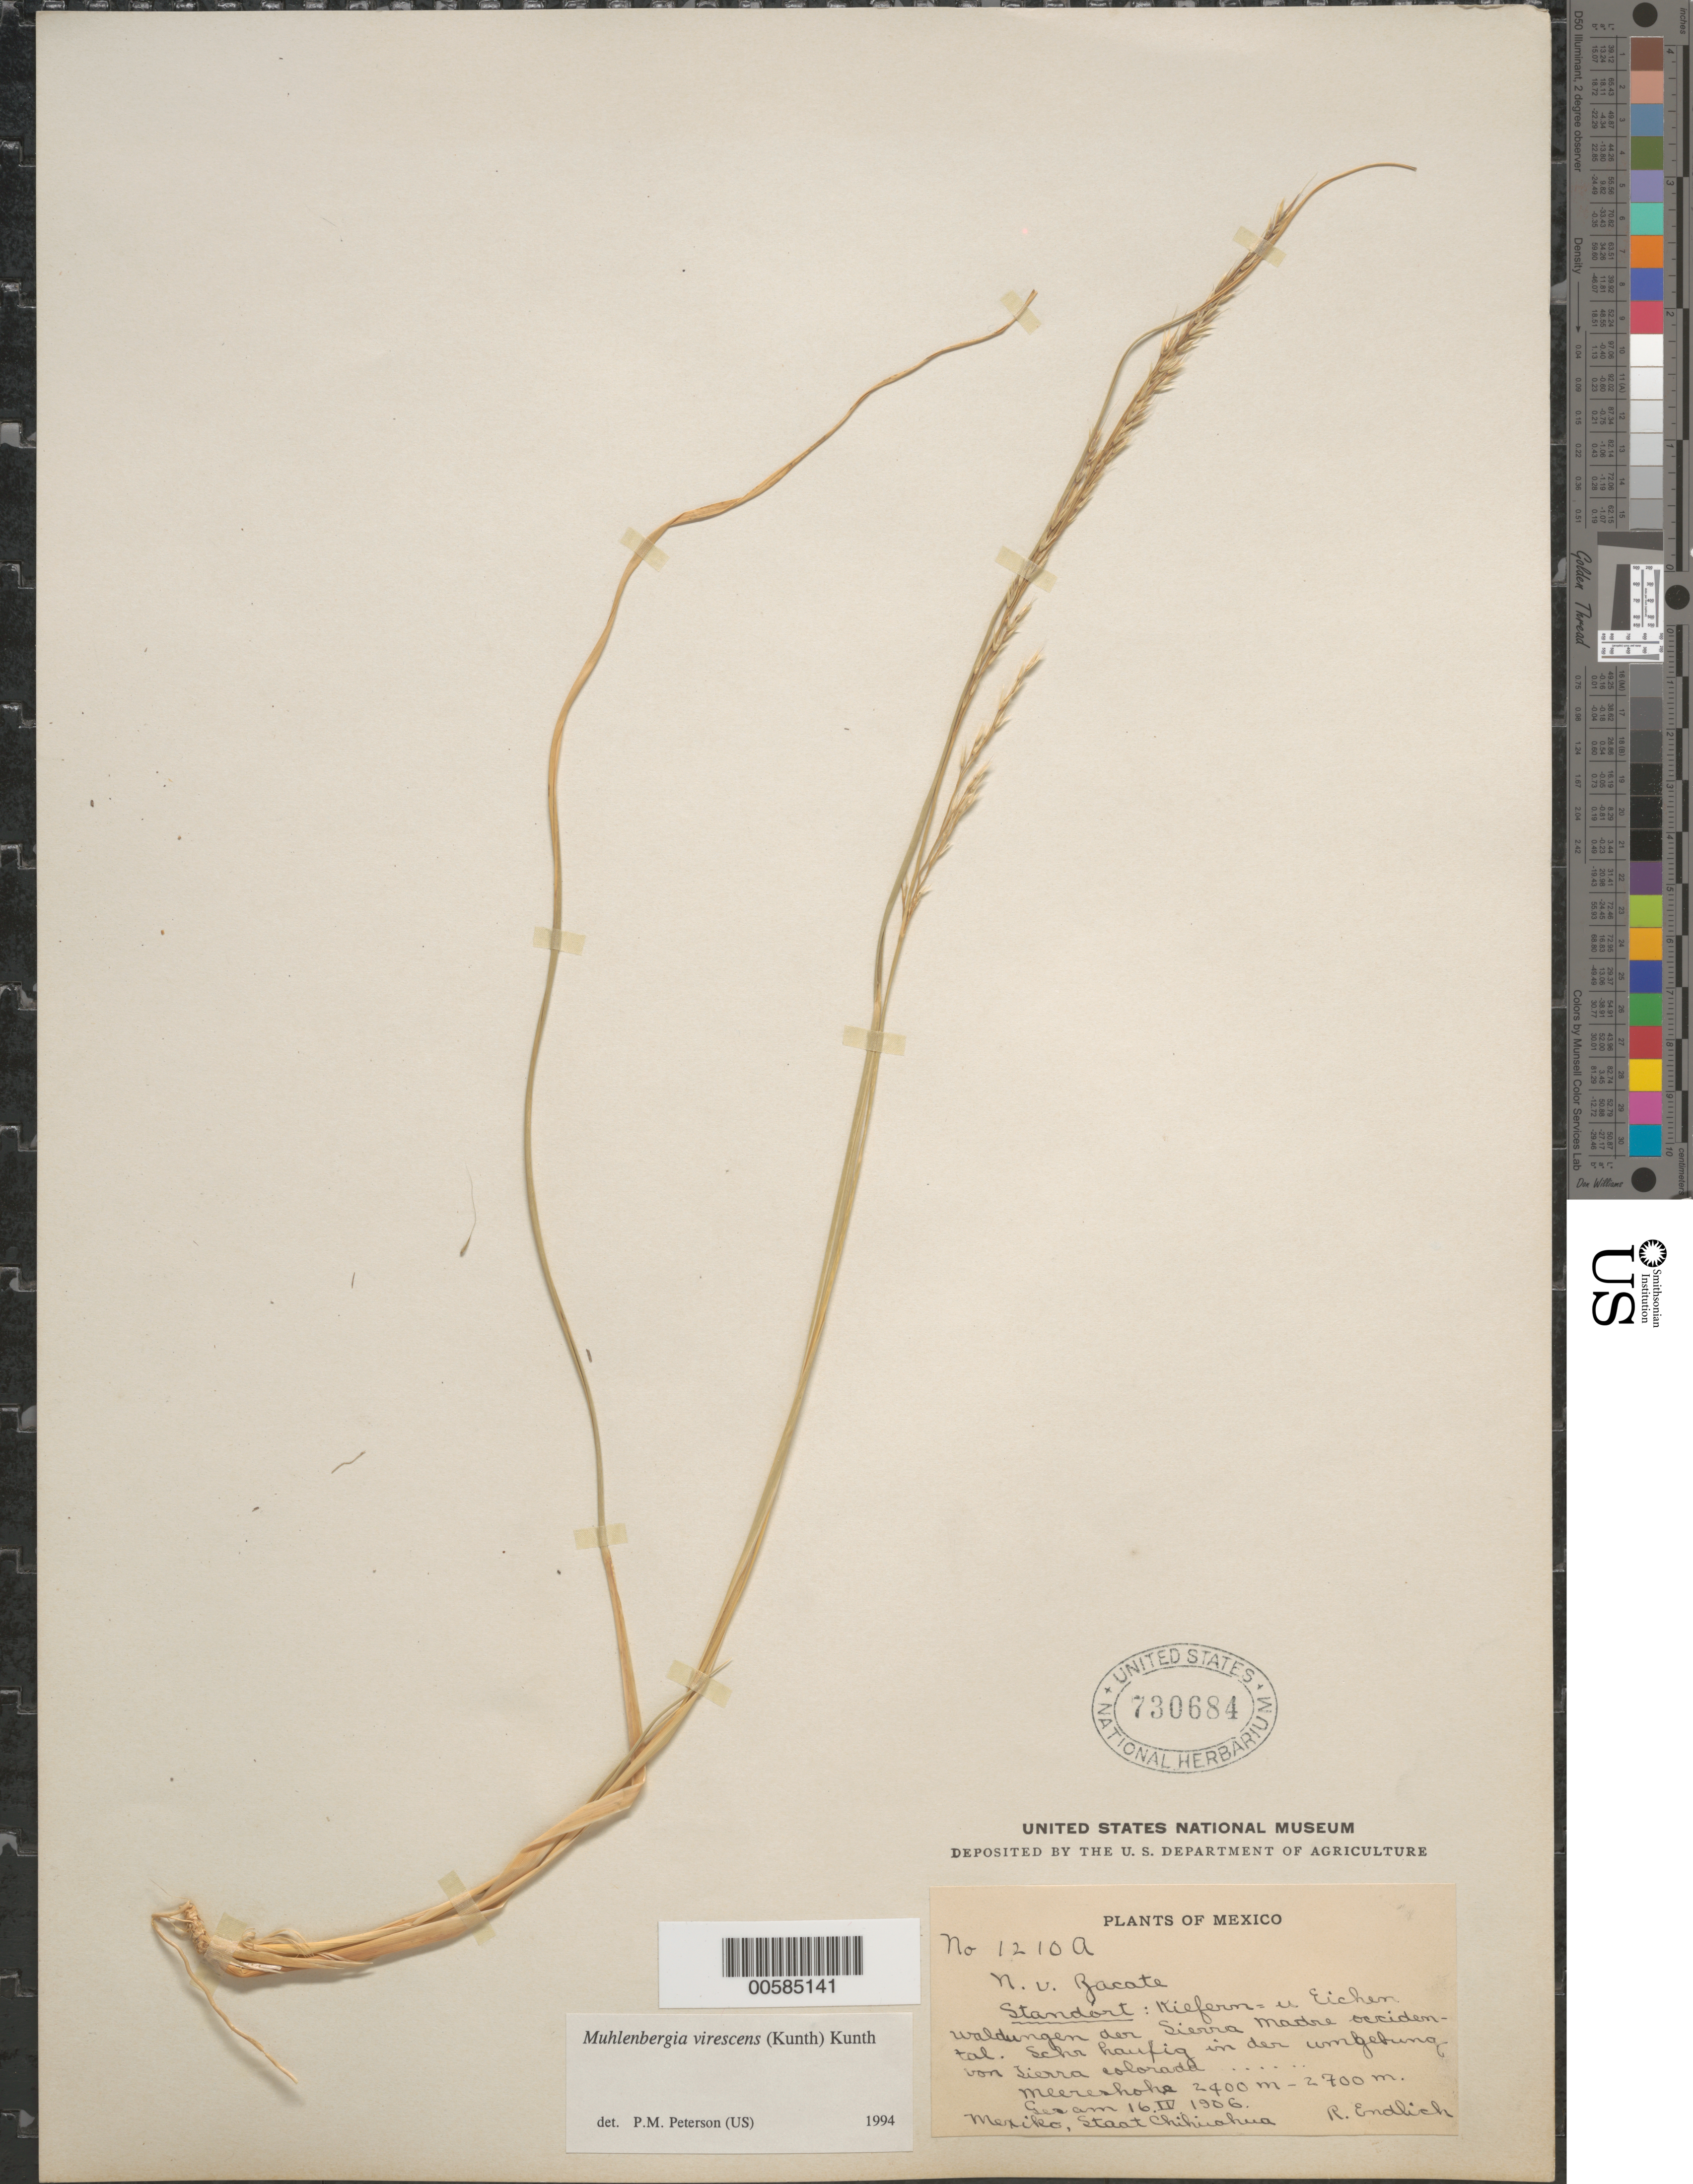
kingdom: Plantae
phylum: Tracheophyta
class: Liliopsida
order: Poales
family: Poaceae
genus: Muhlenbergia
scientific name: Muhlenbergia virescens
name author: (Kunth) Trin.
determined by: Peterson, Paul M., (BOT), Smithsonian Institution - National Museum of Natural History (UNITED STATES)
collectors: R. Endlich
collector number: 1210a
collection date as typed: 16 Apr 1906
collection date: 1906-04-16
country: Mexico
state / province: Chihuahua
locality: Waldungen der Sierra Madre Occidental. Schr haufig in der umgebrung von Sierra Colorado.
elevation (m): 2400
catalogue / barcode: US 730684